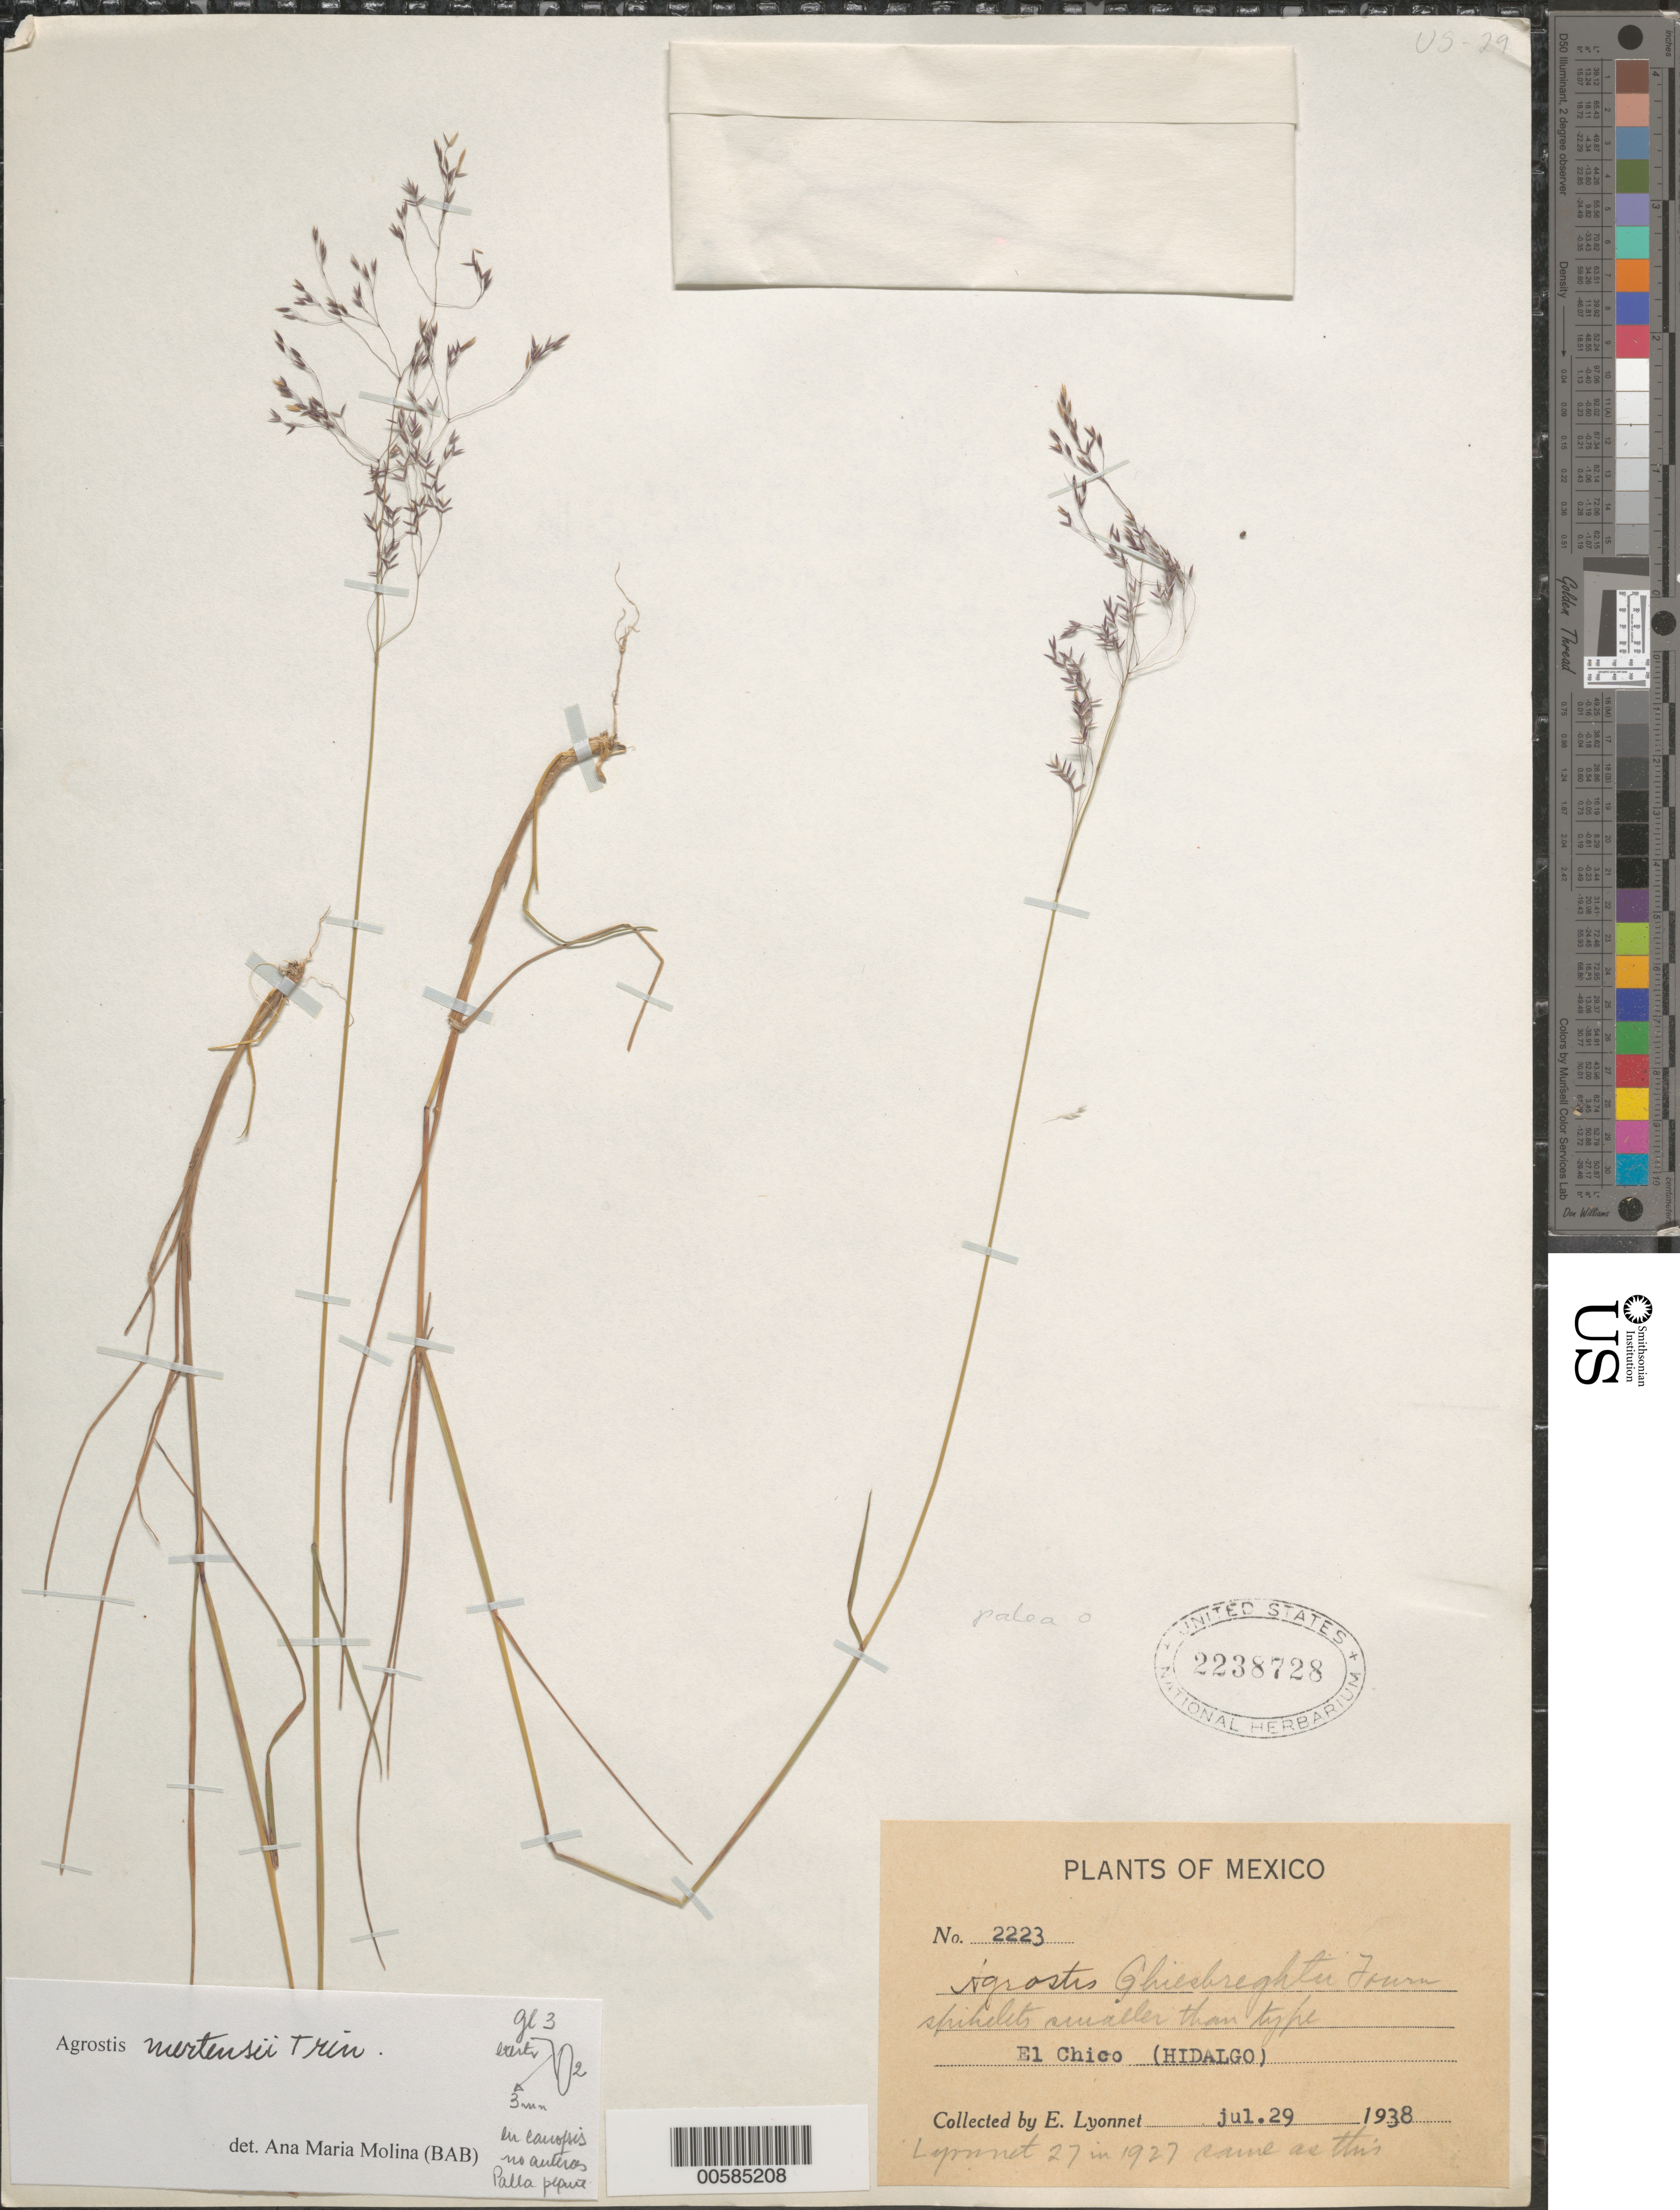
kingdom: Plantae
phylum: Tracheophyta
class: Liliopsida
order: Poales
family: Poaceae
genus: Agrostis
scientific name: Agrostis mertensii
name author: Trin.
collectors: Bro. E. Lyonnet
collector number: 2223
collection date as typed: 29 Jul 1938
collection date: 1938-07-29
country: Mexico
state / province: Hidalgo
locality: El Chico.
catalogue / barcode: US 2238728